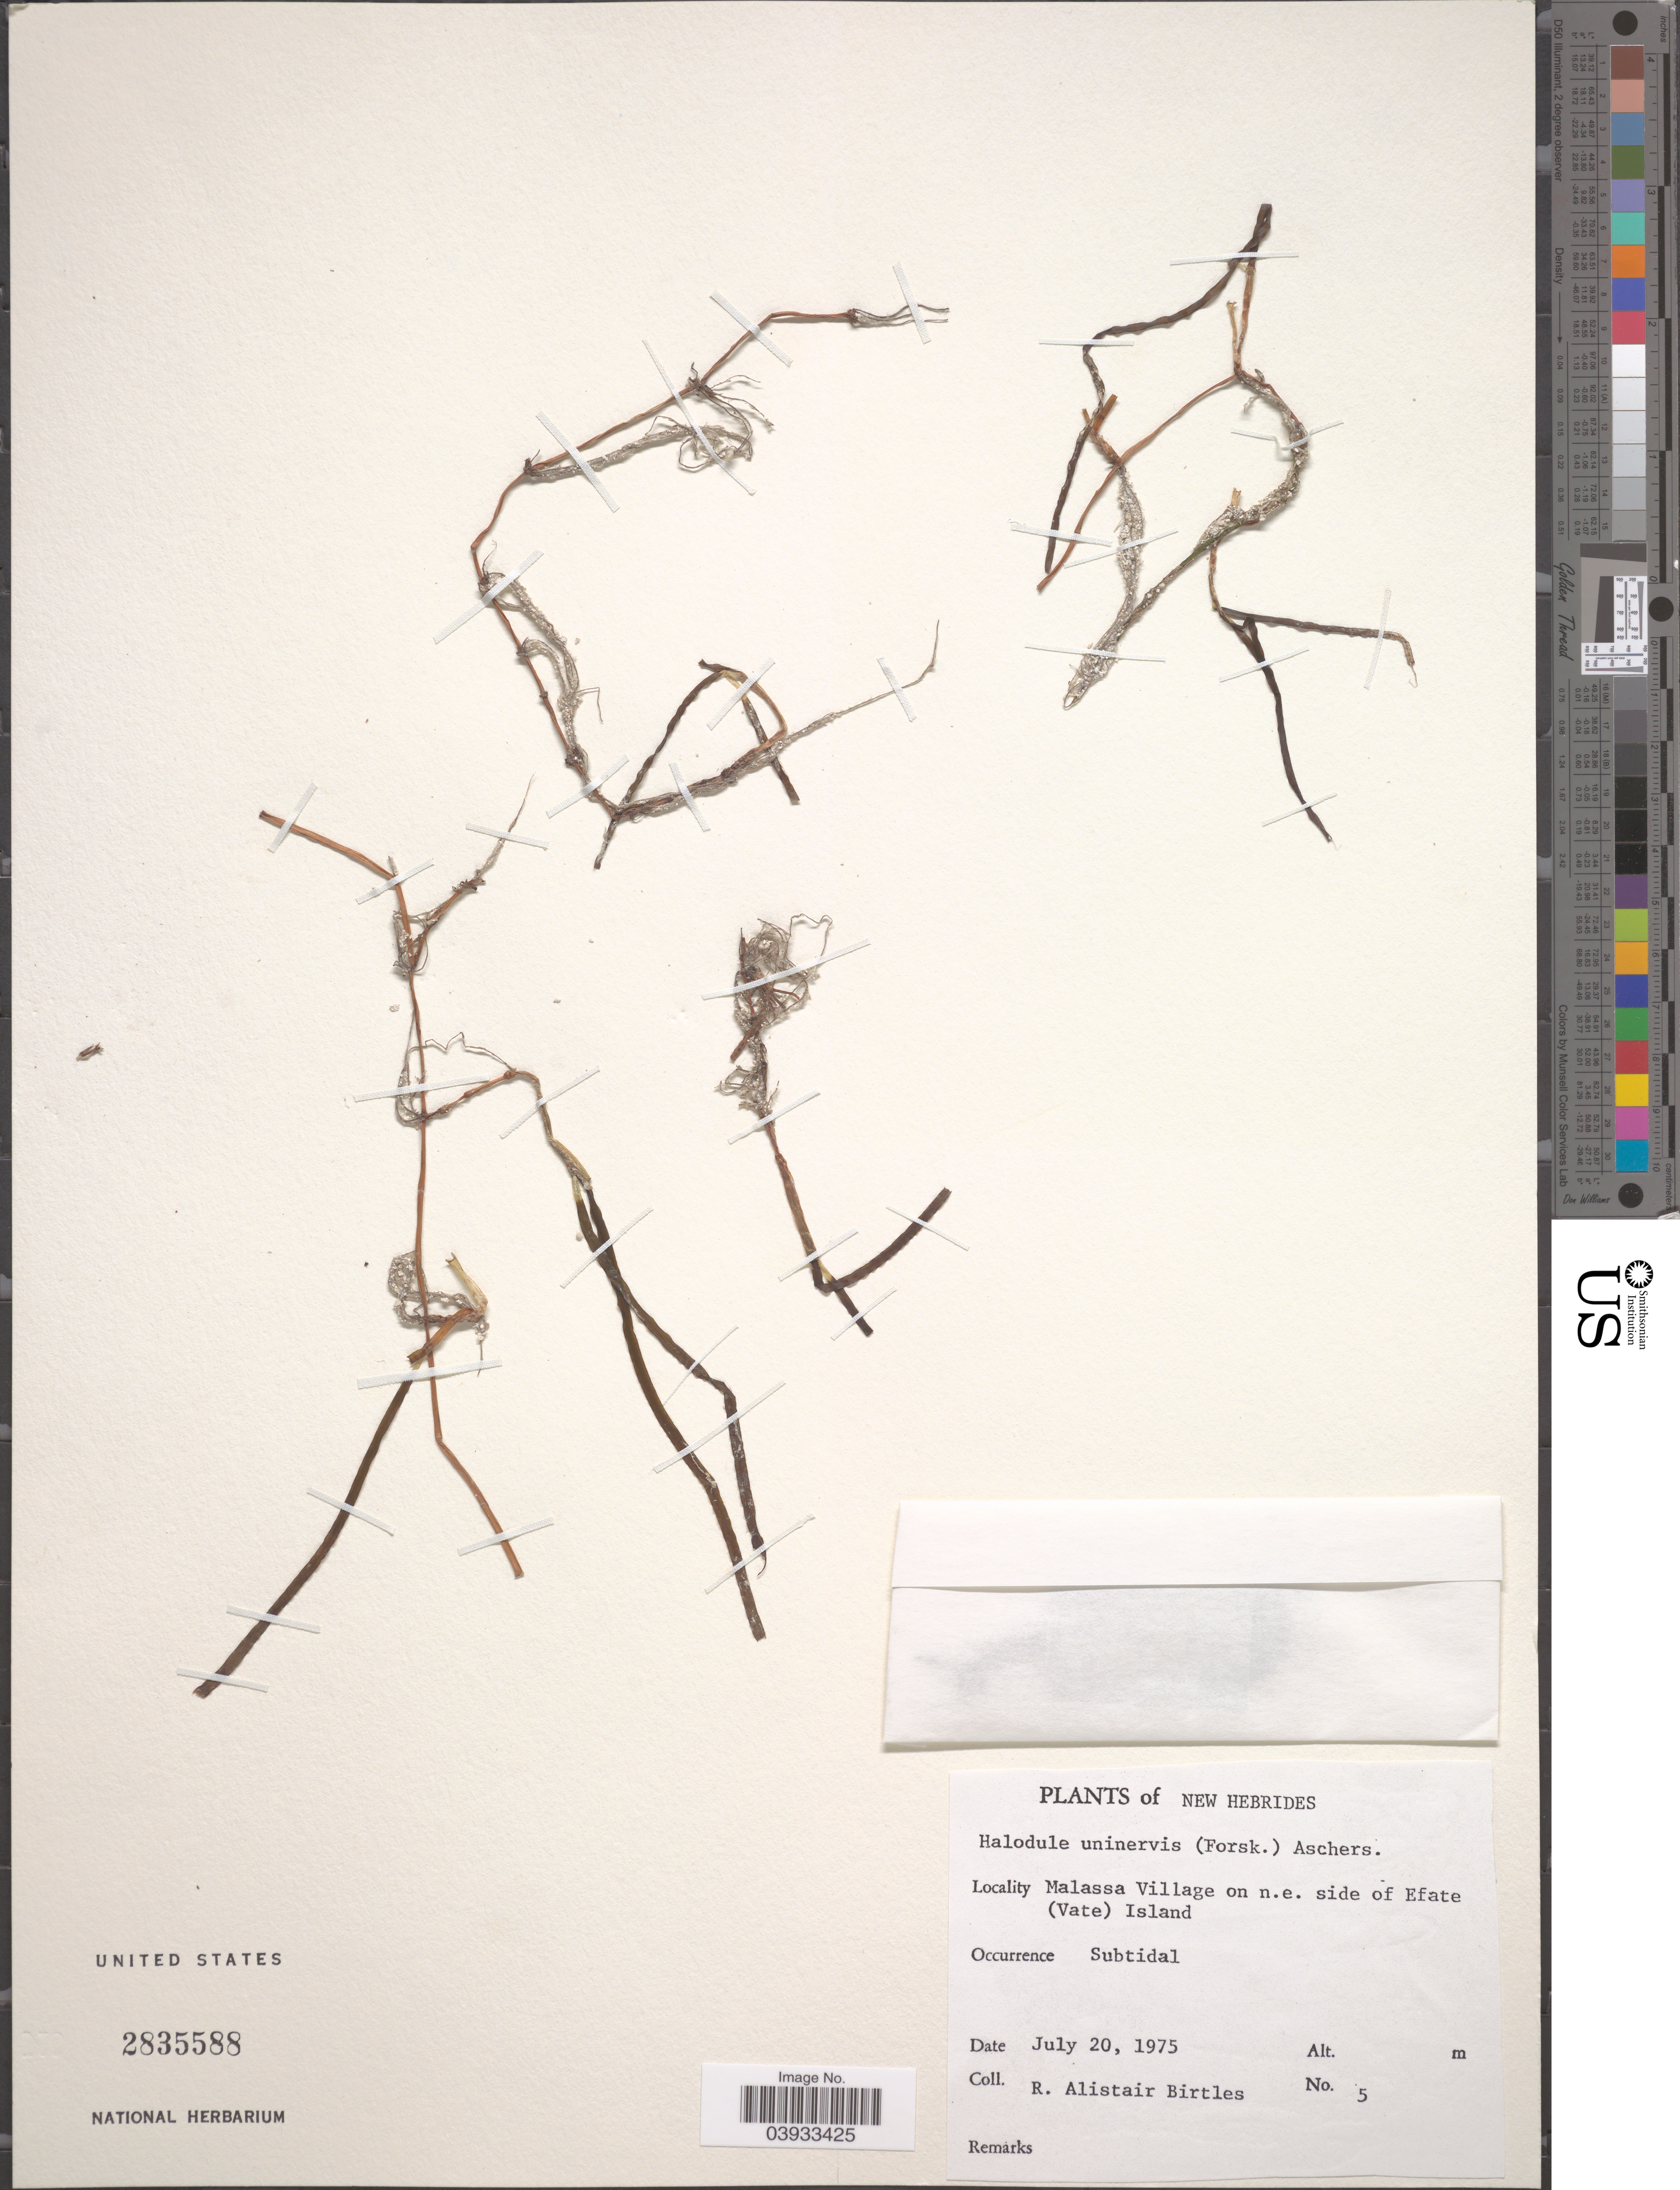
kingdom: Plantae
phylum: Tracheophyta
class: Liliopsida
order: Alismatales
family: Cymodoceaceae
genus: Halodule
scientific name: Halodule uninervis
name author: (Forssk.) Asch.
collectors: R. Birtles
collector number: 5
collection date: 1975-07-20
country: Vanuatu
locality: New Hebrides. Malassa Village on n.e. side of Efate (Vate) Island.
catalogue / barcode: US 2835588